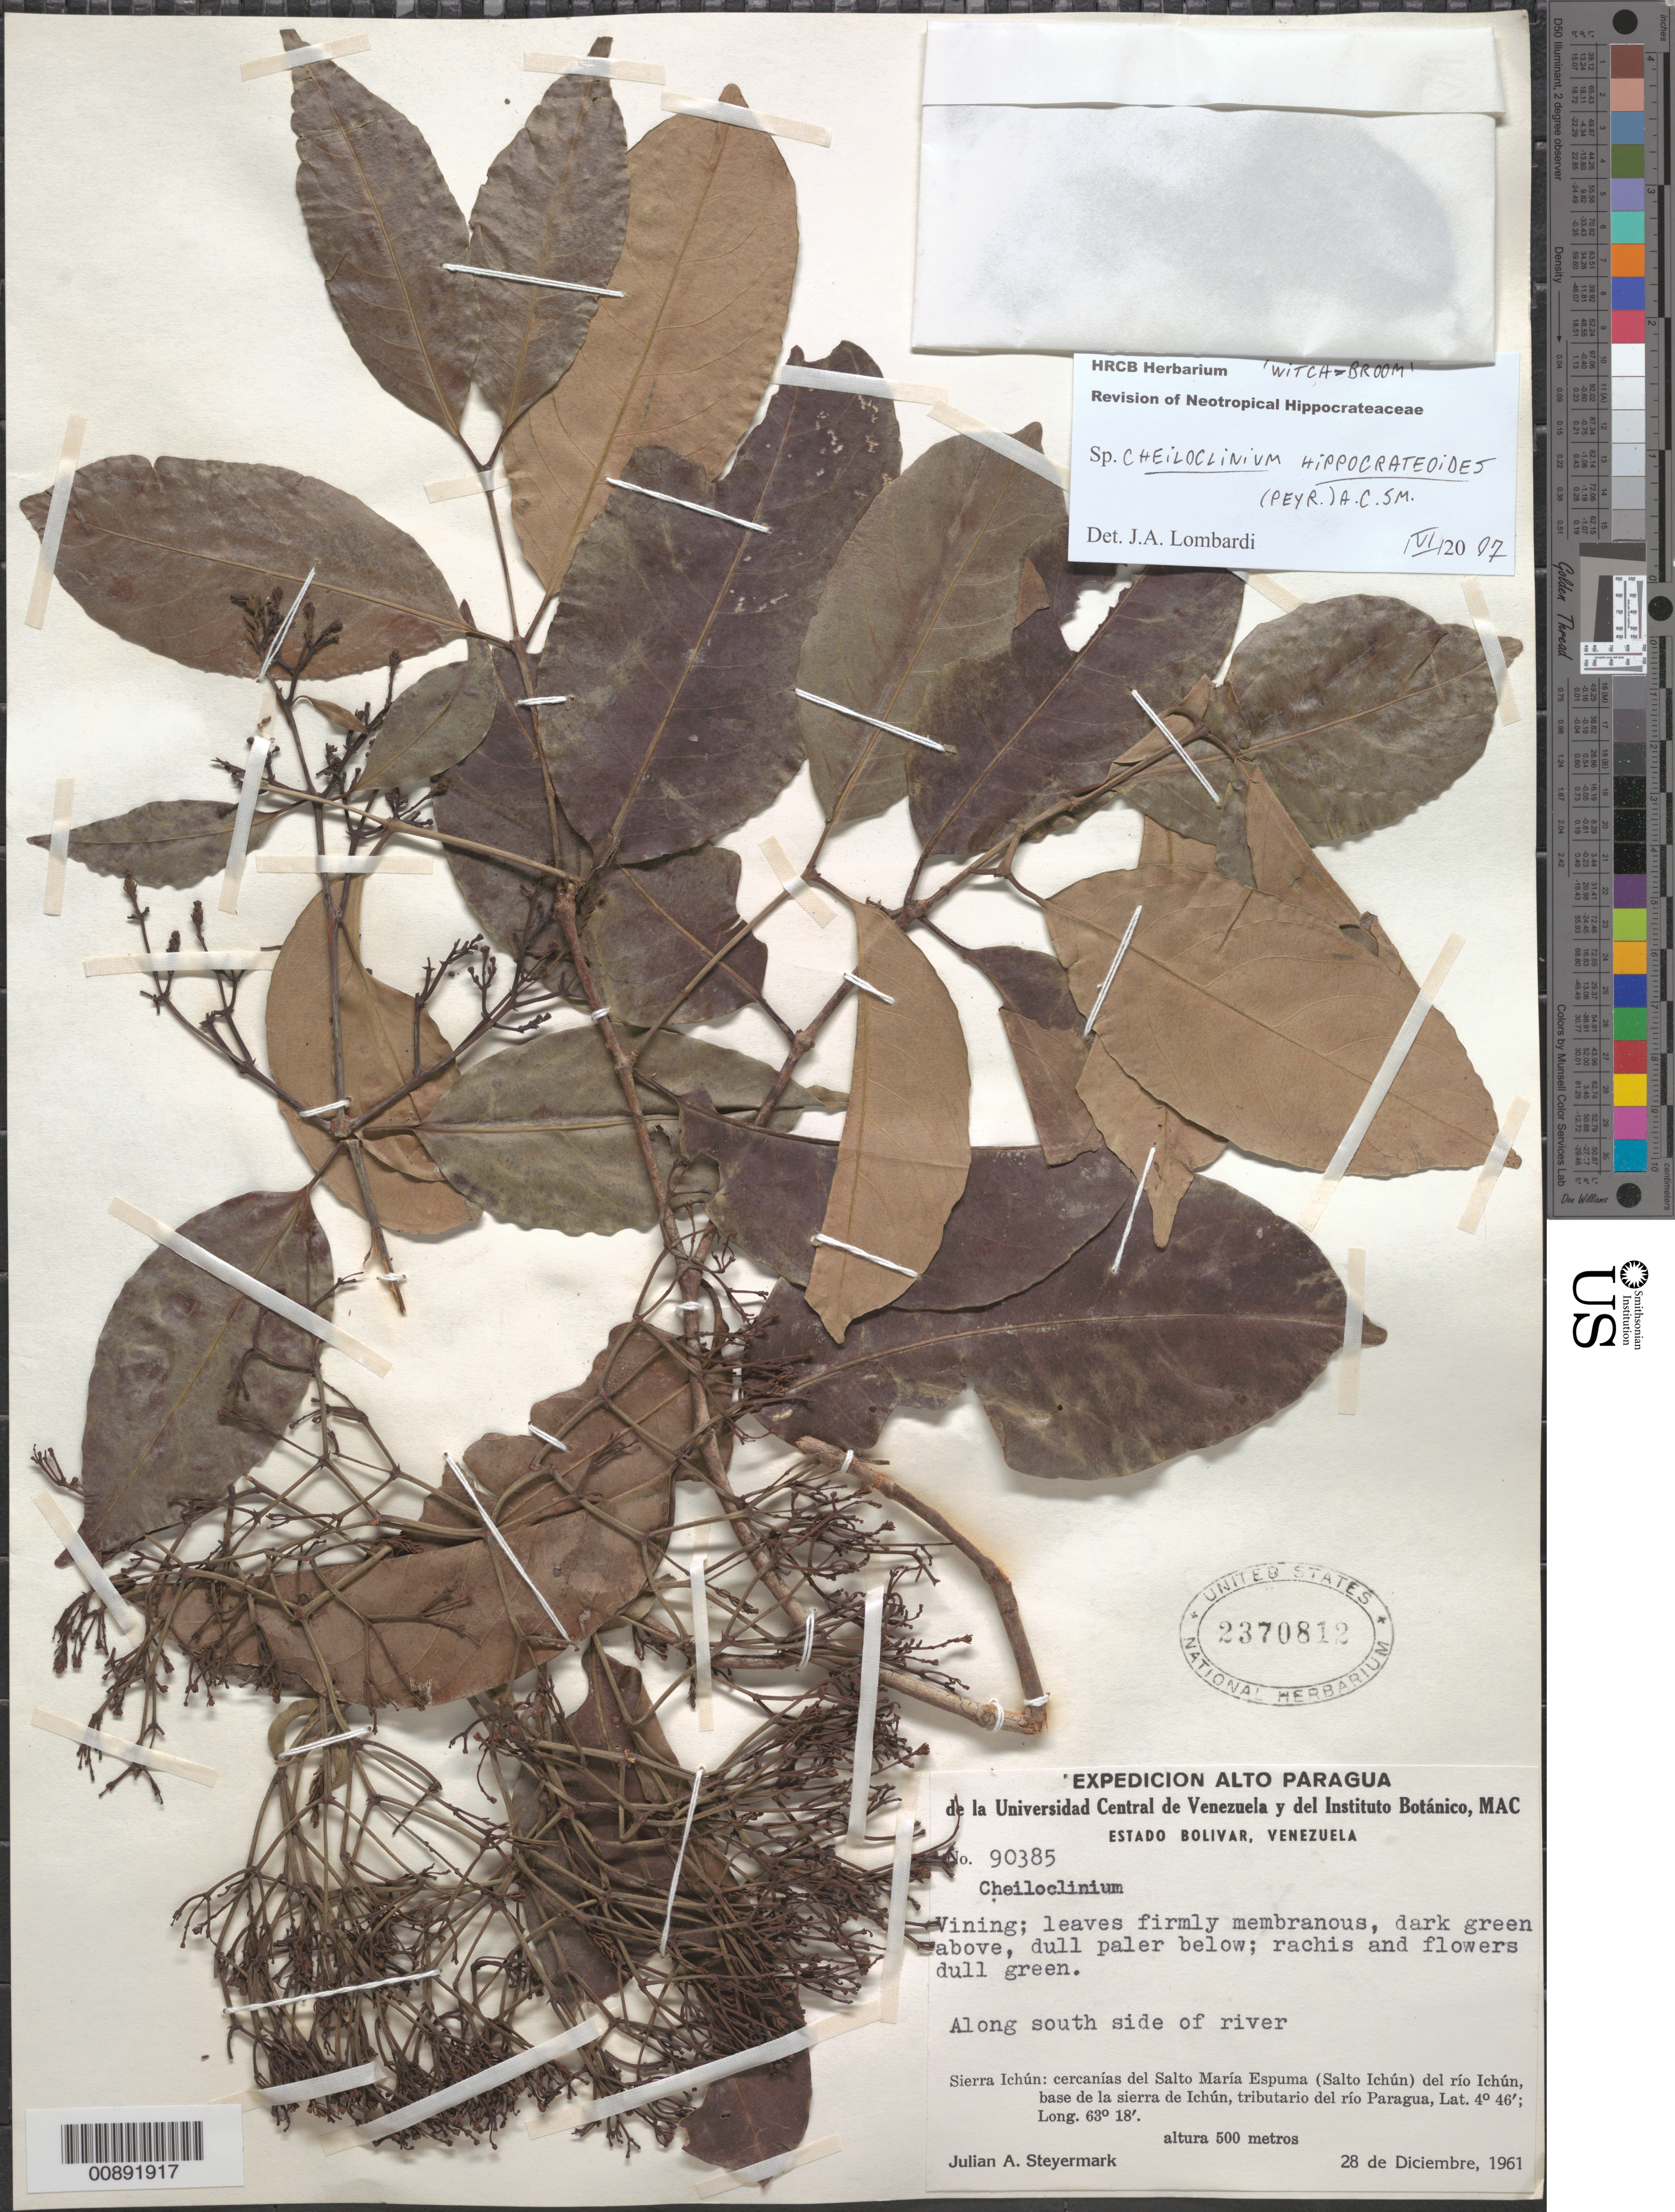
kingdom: Plantae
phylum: Tracheophyta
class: Magnoliopsida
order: Celastrales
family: Celastraceae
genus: Cheiloclinium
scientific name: Cheiloclinium hippocrateoides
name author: (Peyr.) A.C. Sm.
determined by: Lombardi, Julio A.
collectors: J. Steyermark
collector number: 90385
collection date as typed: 28-Dec-61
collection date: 1961-12-28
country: Venezuela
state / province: Bolívar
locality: Sierra Ichún: cercanías del Salto María Espuma (Salto Ichún) del Río Ichún (tributary of río Paragua), along south side of river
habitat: Along south side of river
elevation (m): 500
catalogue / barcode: US 2370812